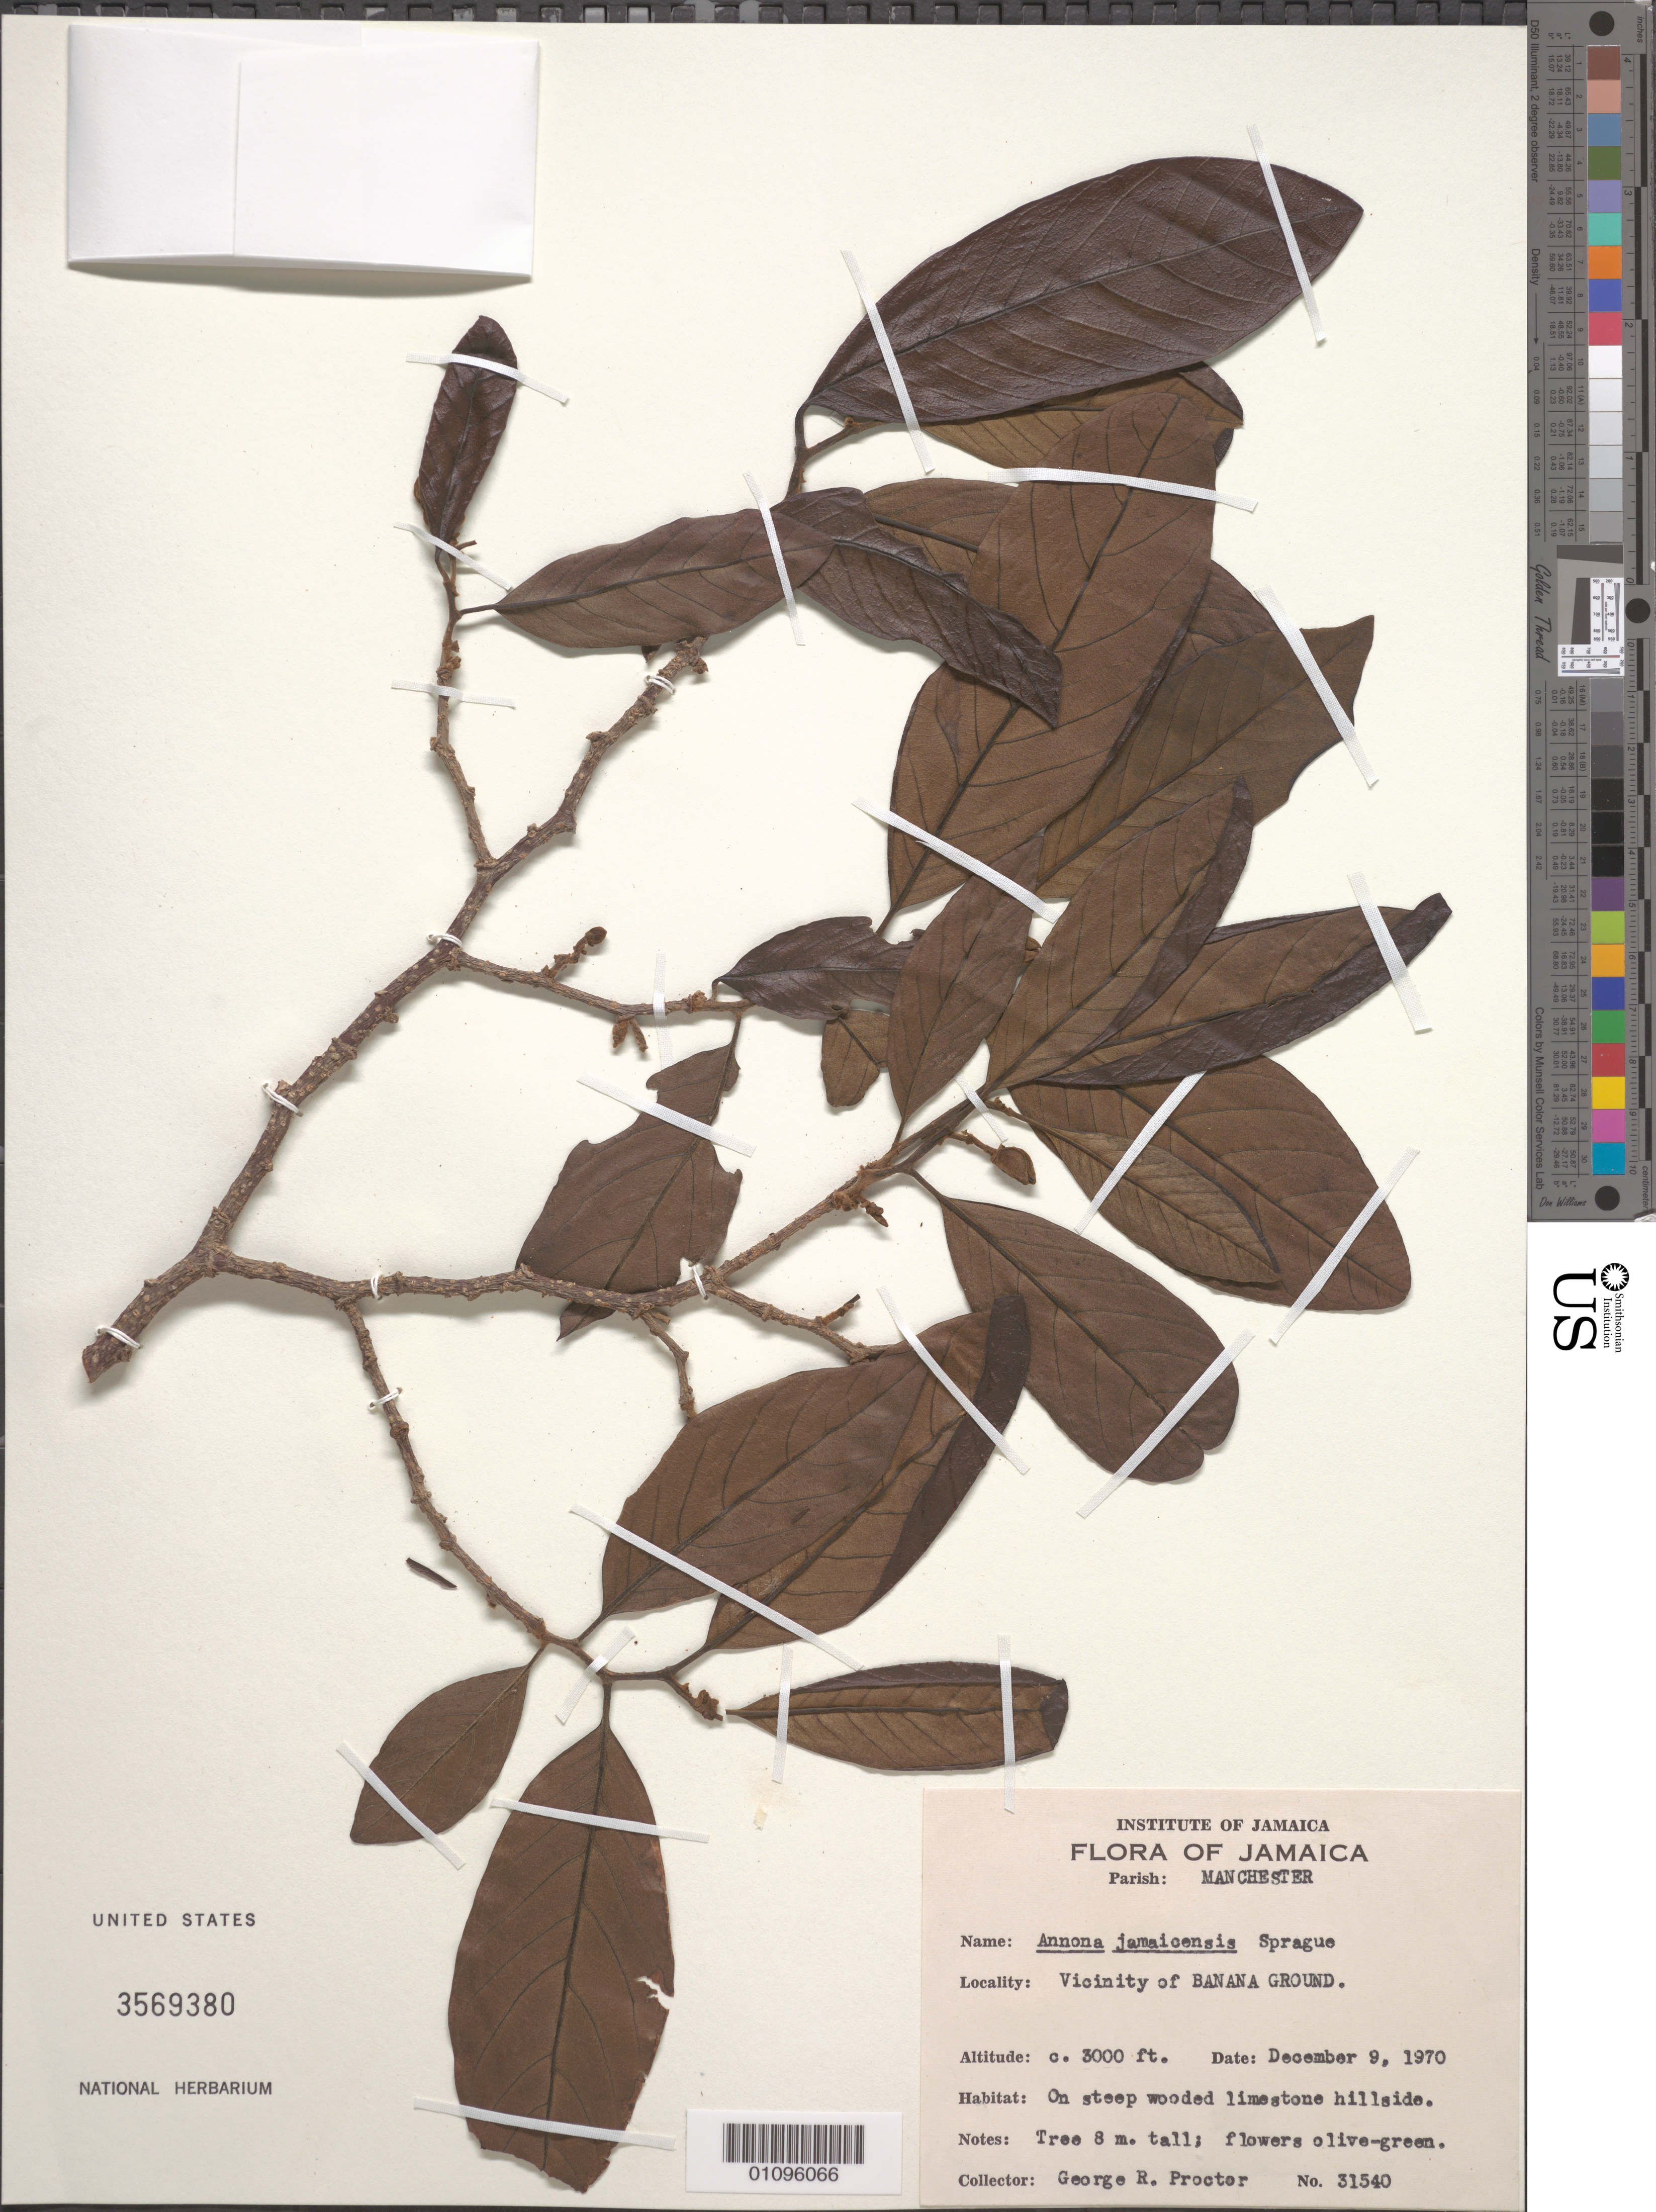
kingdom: Plantae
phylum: Tracheophyta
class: Magnoliopsida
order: Magnoliales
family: Annonaceae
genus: Annona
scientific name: Annona jamaicensis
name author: Sprague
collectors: G. R. Proctor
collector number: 31540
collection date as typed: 09 Dec 1970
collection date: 1970-12-09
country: Jamaica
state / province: Manchester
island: Jamaica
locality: Banana Ground vicinity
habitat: On steep wooded limestone hillside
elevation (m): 914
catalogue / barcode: US 3569380